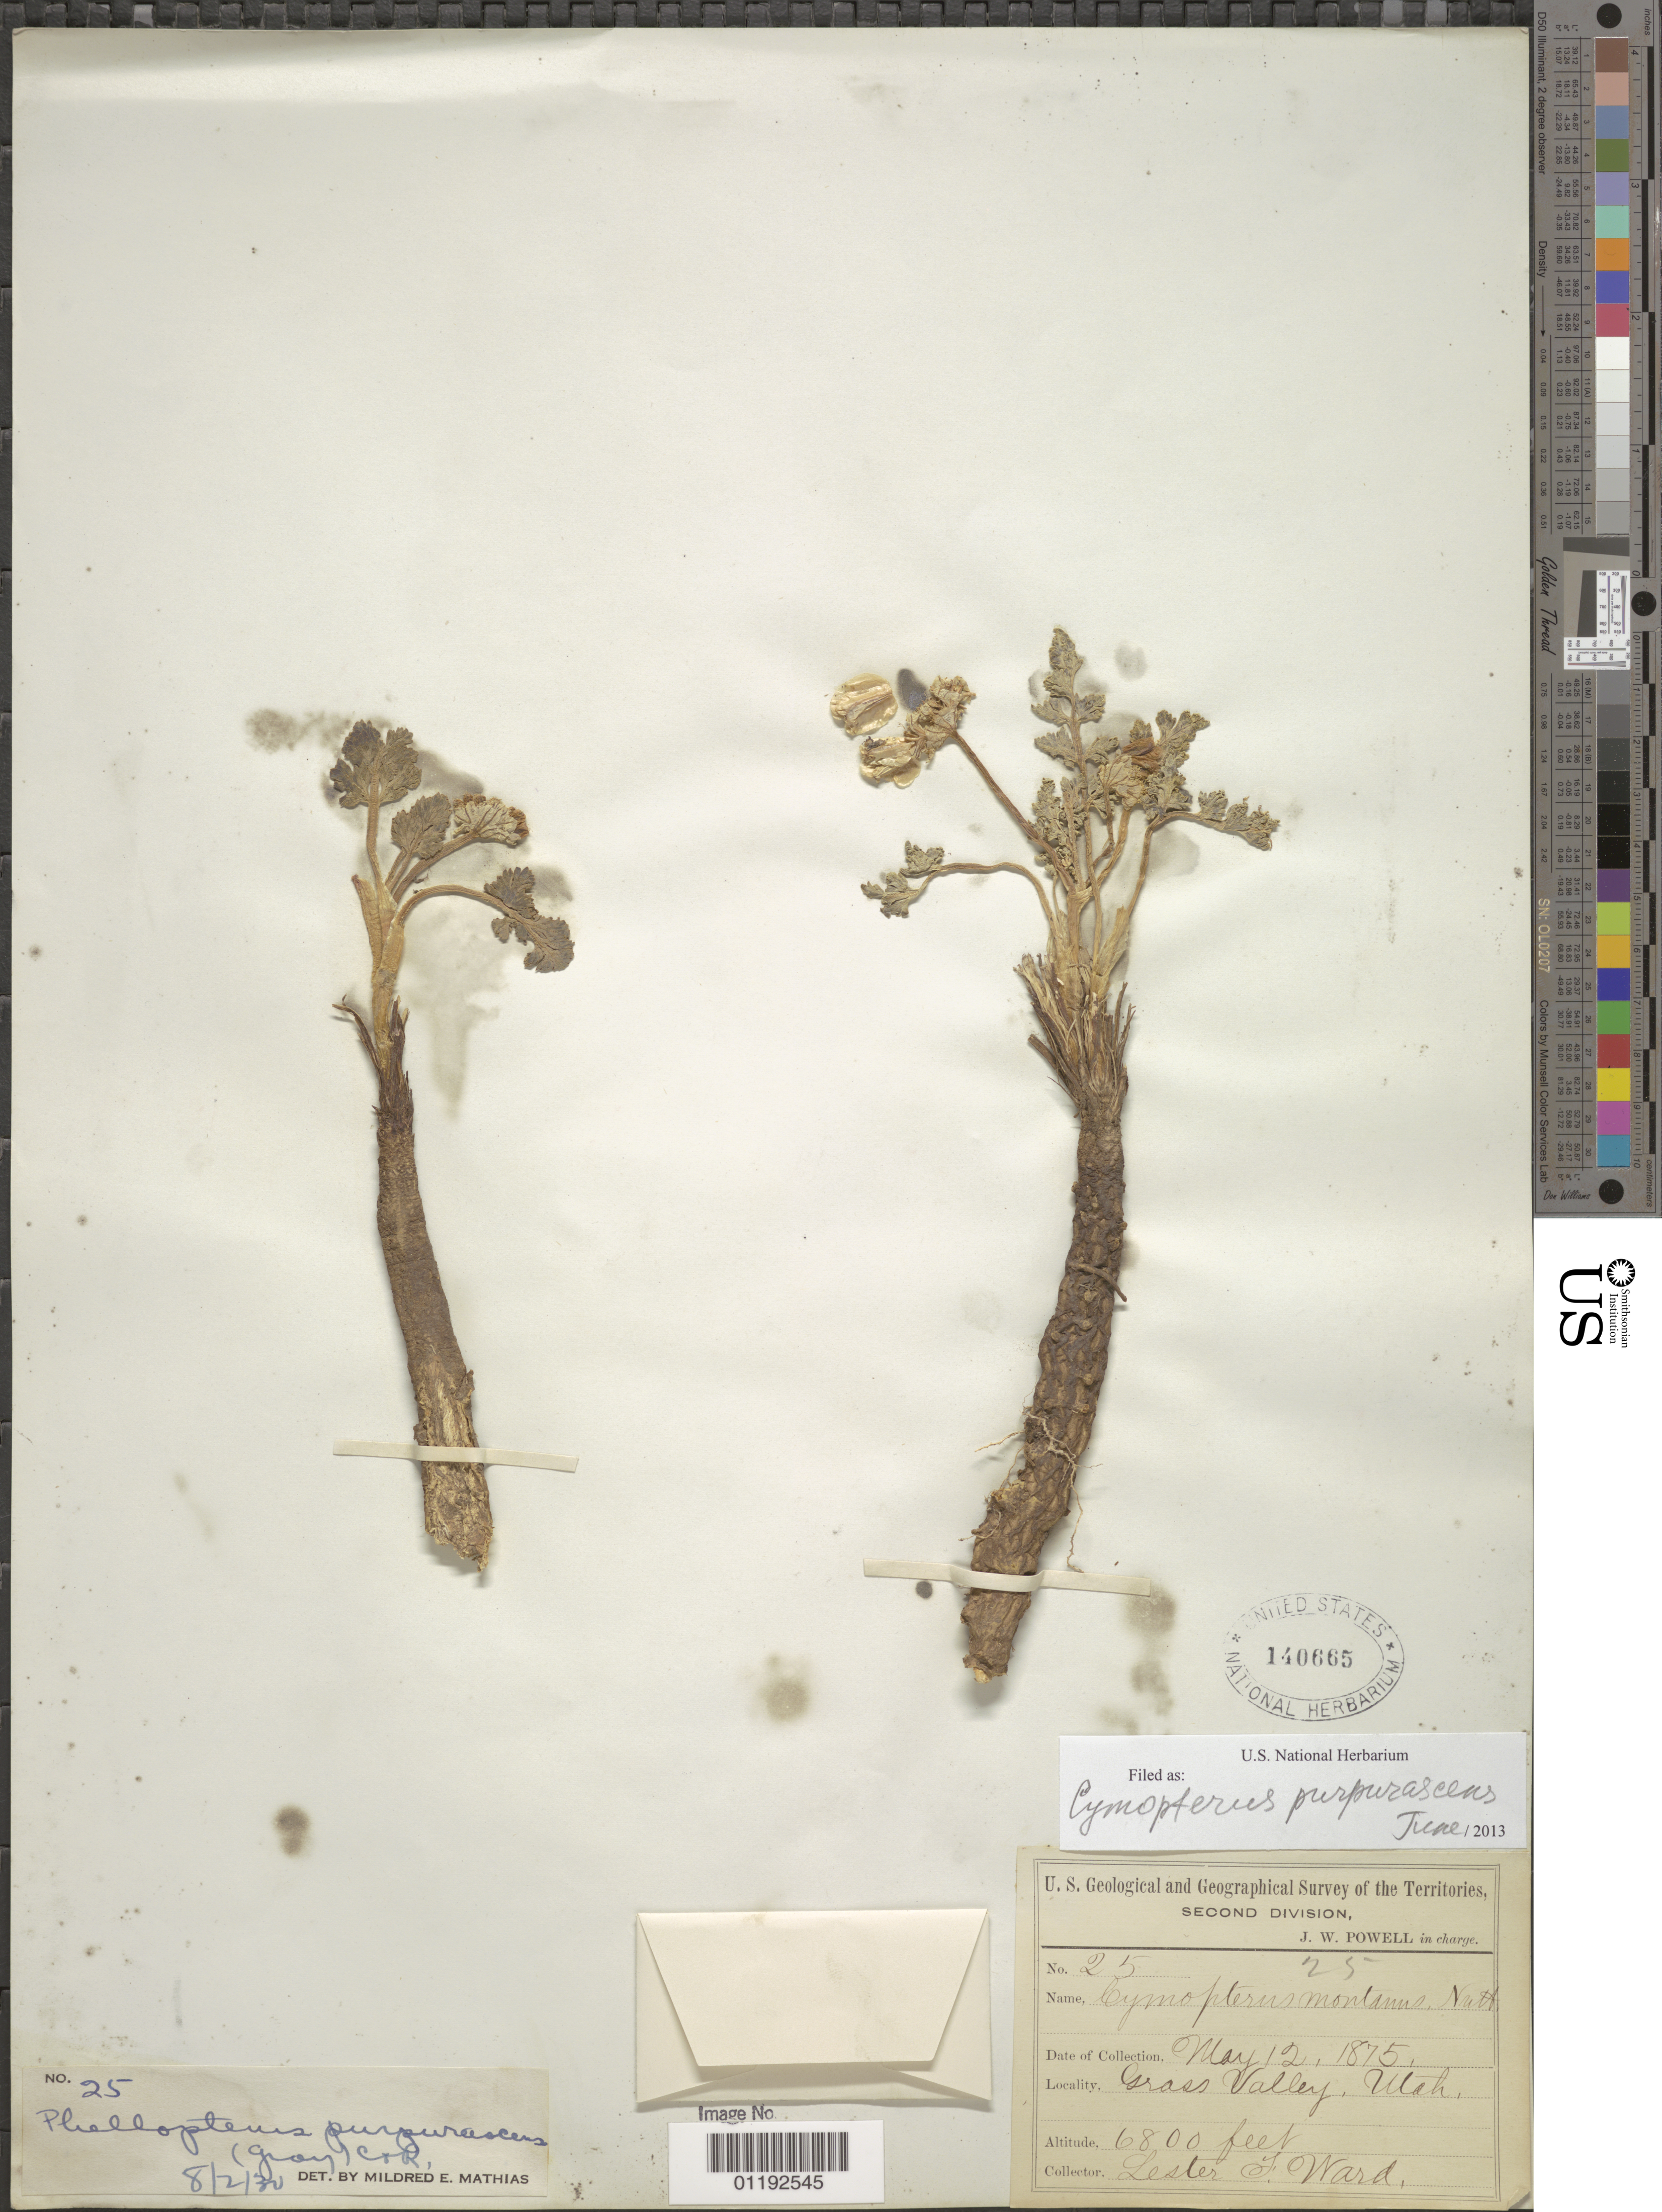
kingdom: Plantae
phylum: Tracheophyta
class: Magnoliopsida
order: Apiales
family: Apiaceae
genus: Cymopterus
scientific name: Cymopterus purpurascens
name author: (A. Gray) M.E. Jones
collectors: L. F. Ward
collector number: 25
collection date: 1875-05-12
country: United States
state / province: Utah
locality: Grass Valley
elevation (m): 2073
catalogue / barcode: US 140665